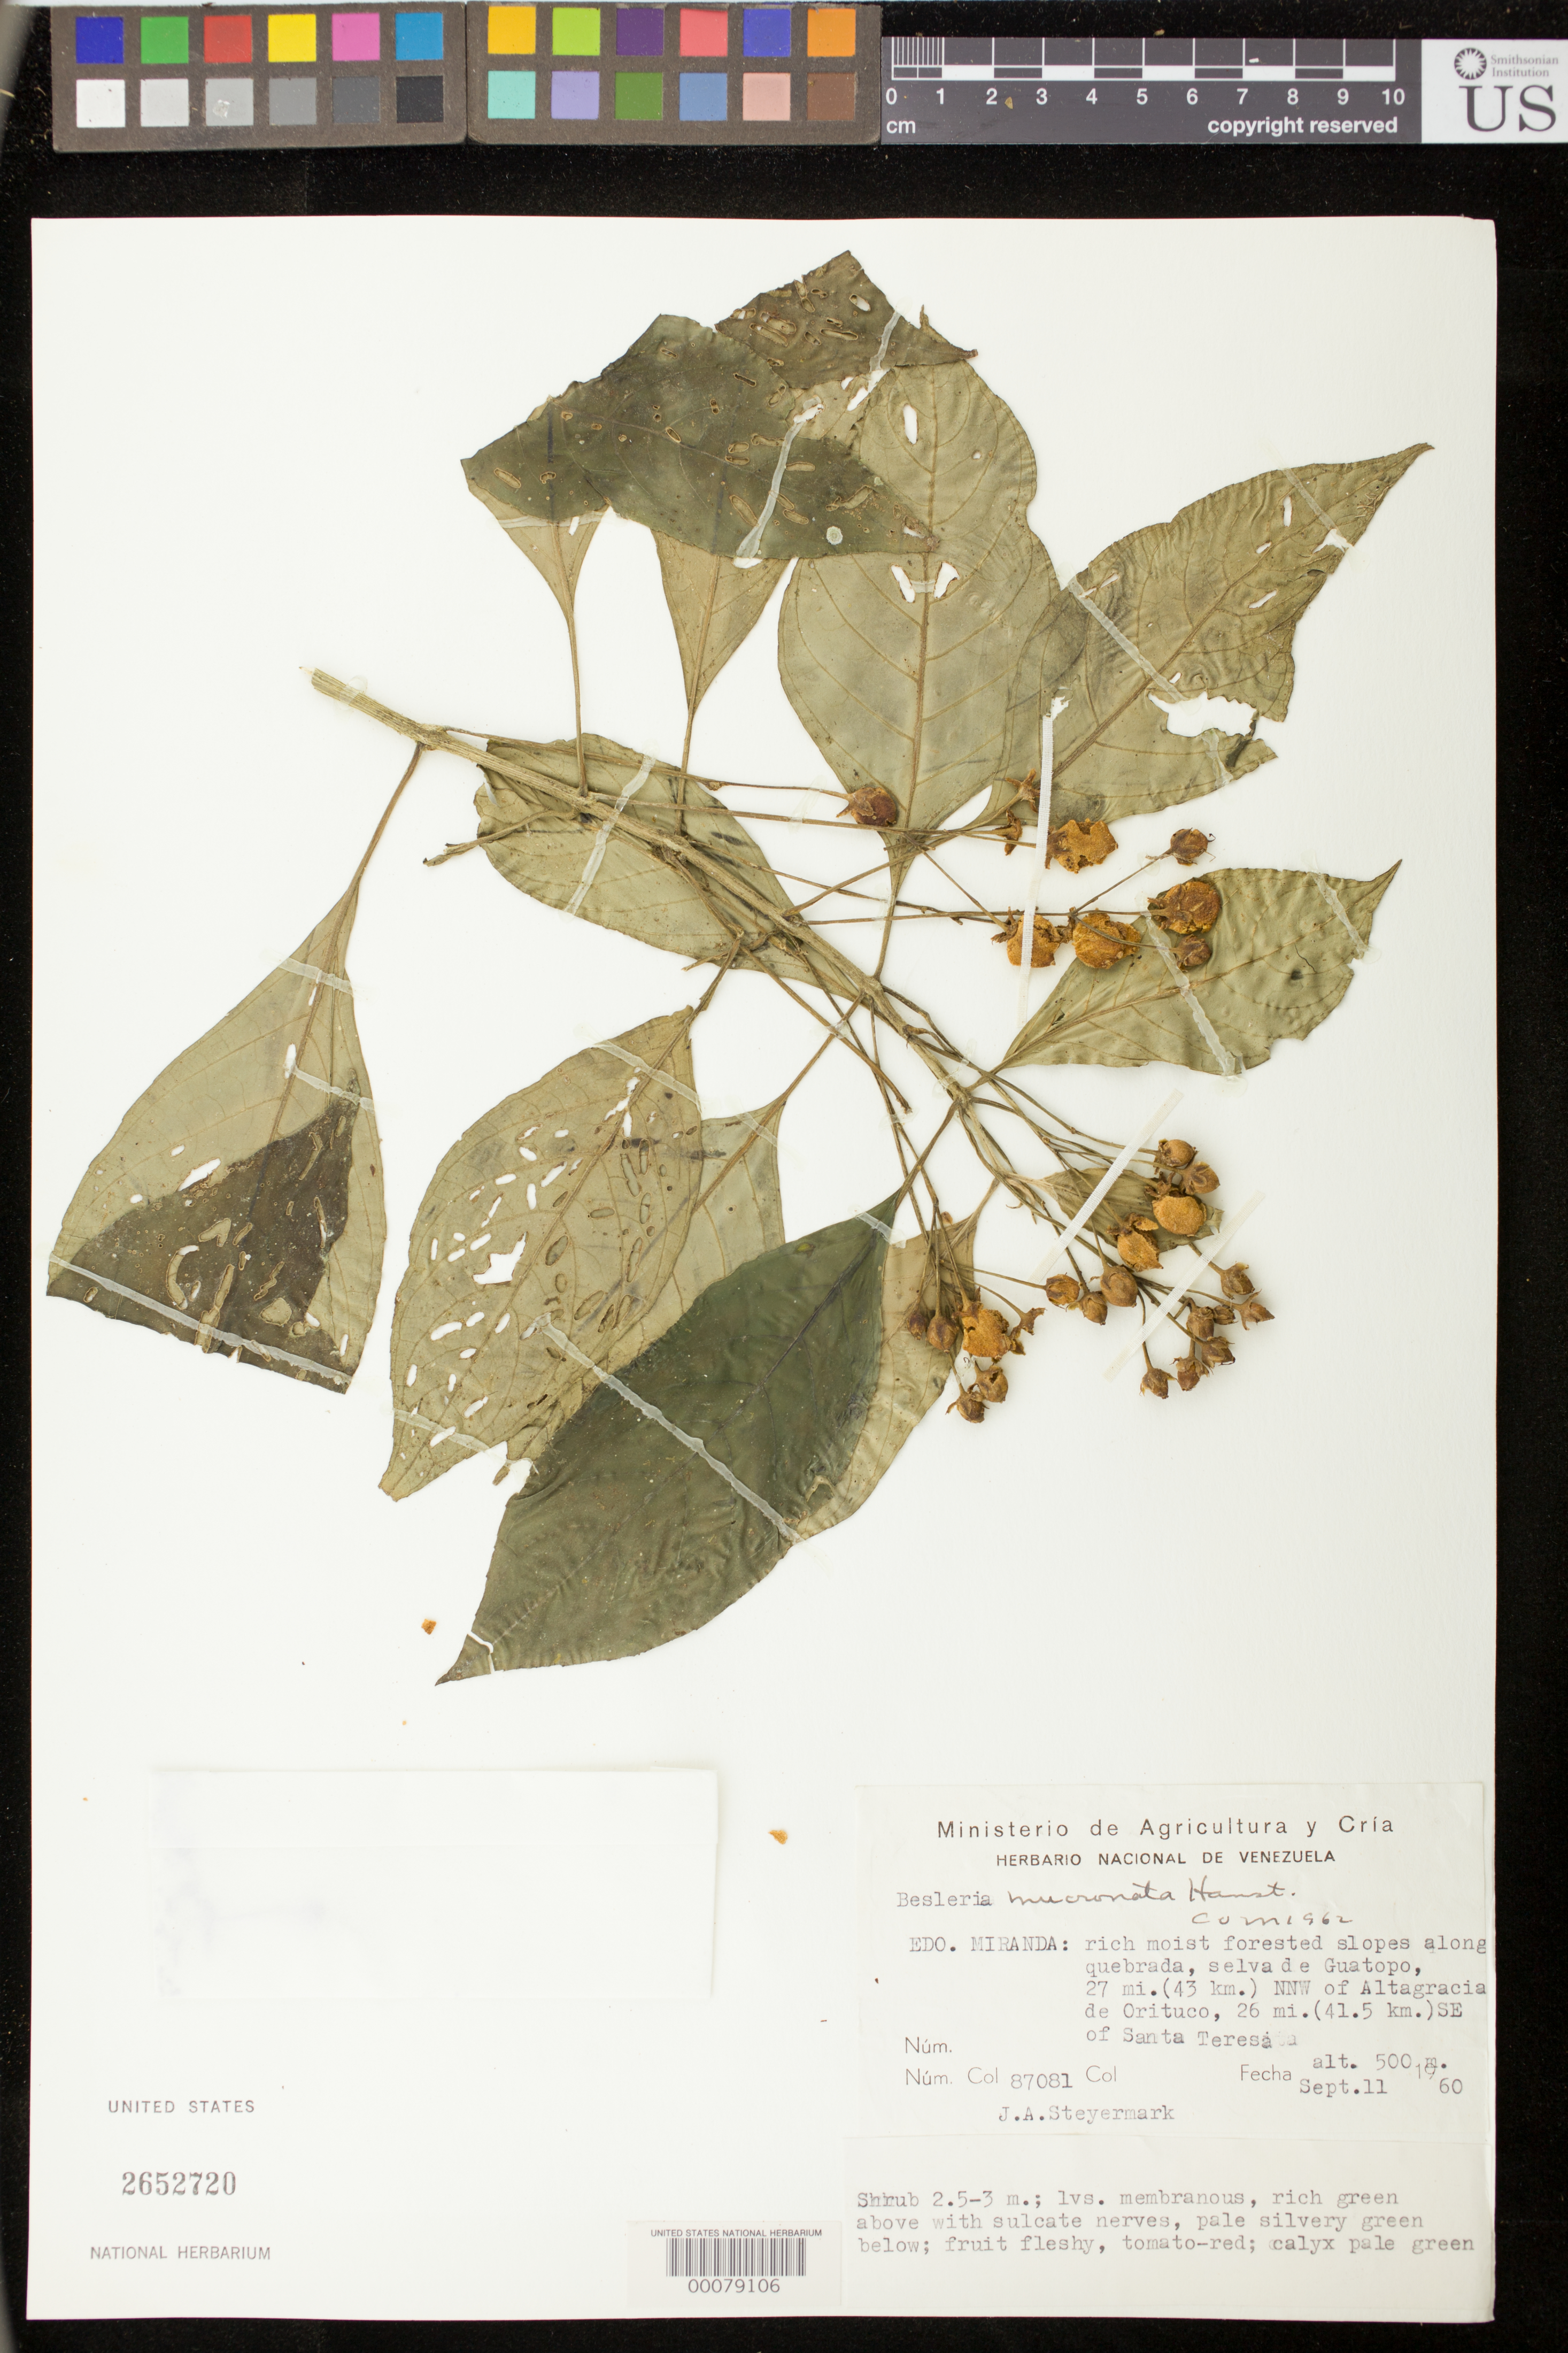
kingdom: Plantae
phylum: Tracheophyta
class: Magnoliopsida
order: Lamiales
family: Gesneriaceae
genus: Besleria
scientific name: Besleria mucronata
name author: Hanst.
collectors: J. Steyermark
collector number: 87081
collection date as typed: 11 Sep 1960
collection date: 1960-09-11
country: Venezuela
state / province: Miranda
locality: Selva of Guatopo, 27 mi (43 km) NNW of Altagracia de Orituco, 26 mi (41.5 km) SE of Santa Teresa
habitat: Rich moist forested slopes along quebrada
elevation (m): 500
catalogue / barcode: US 2652720